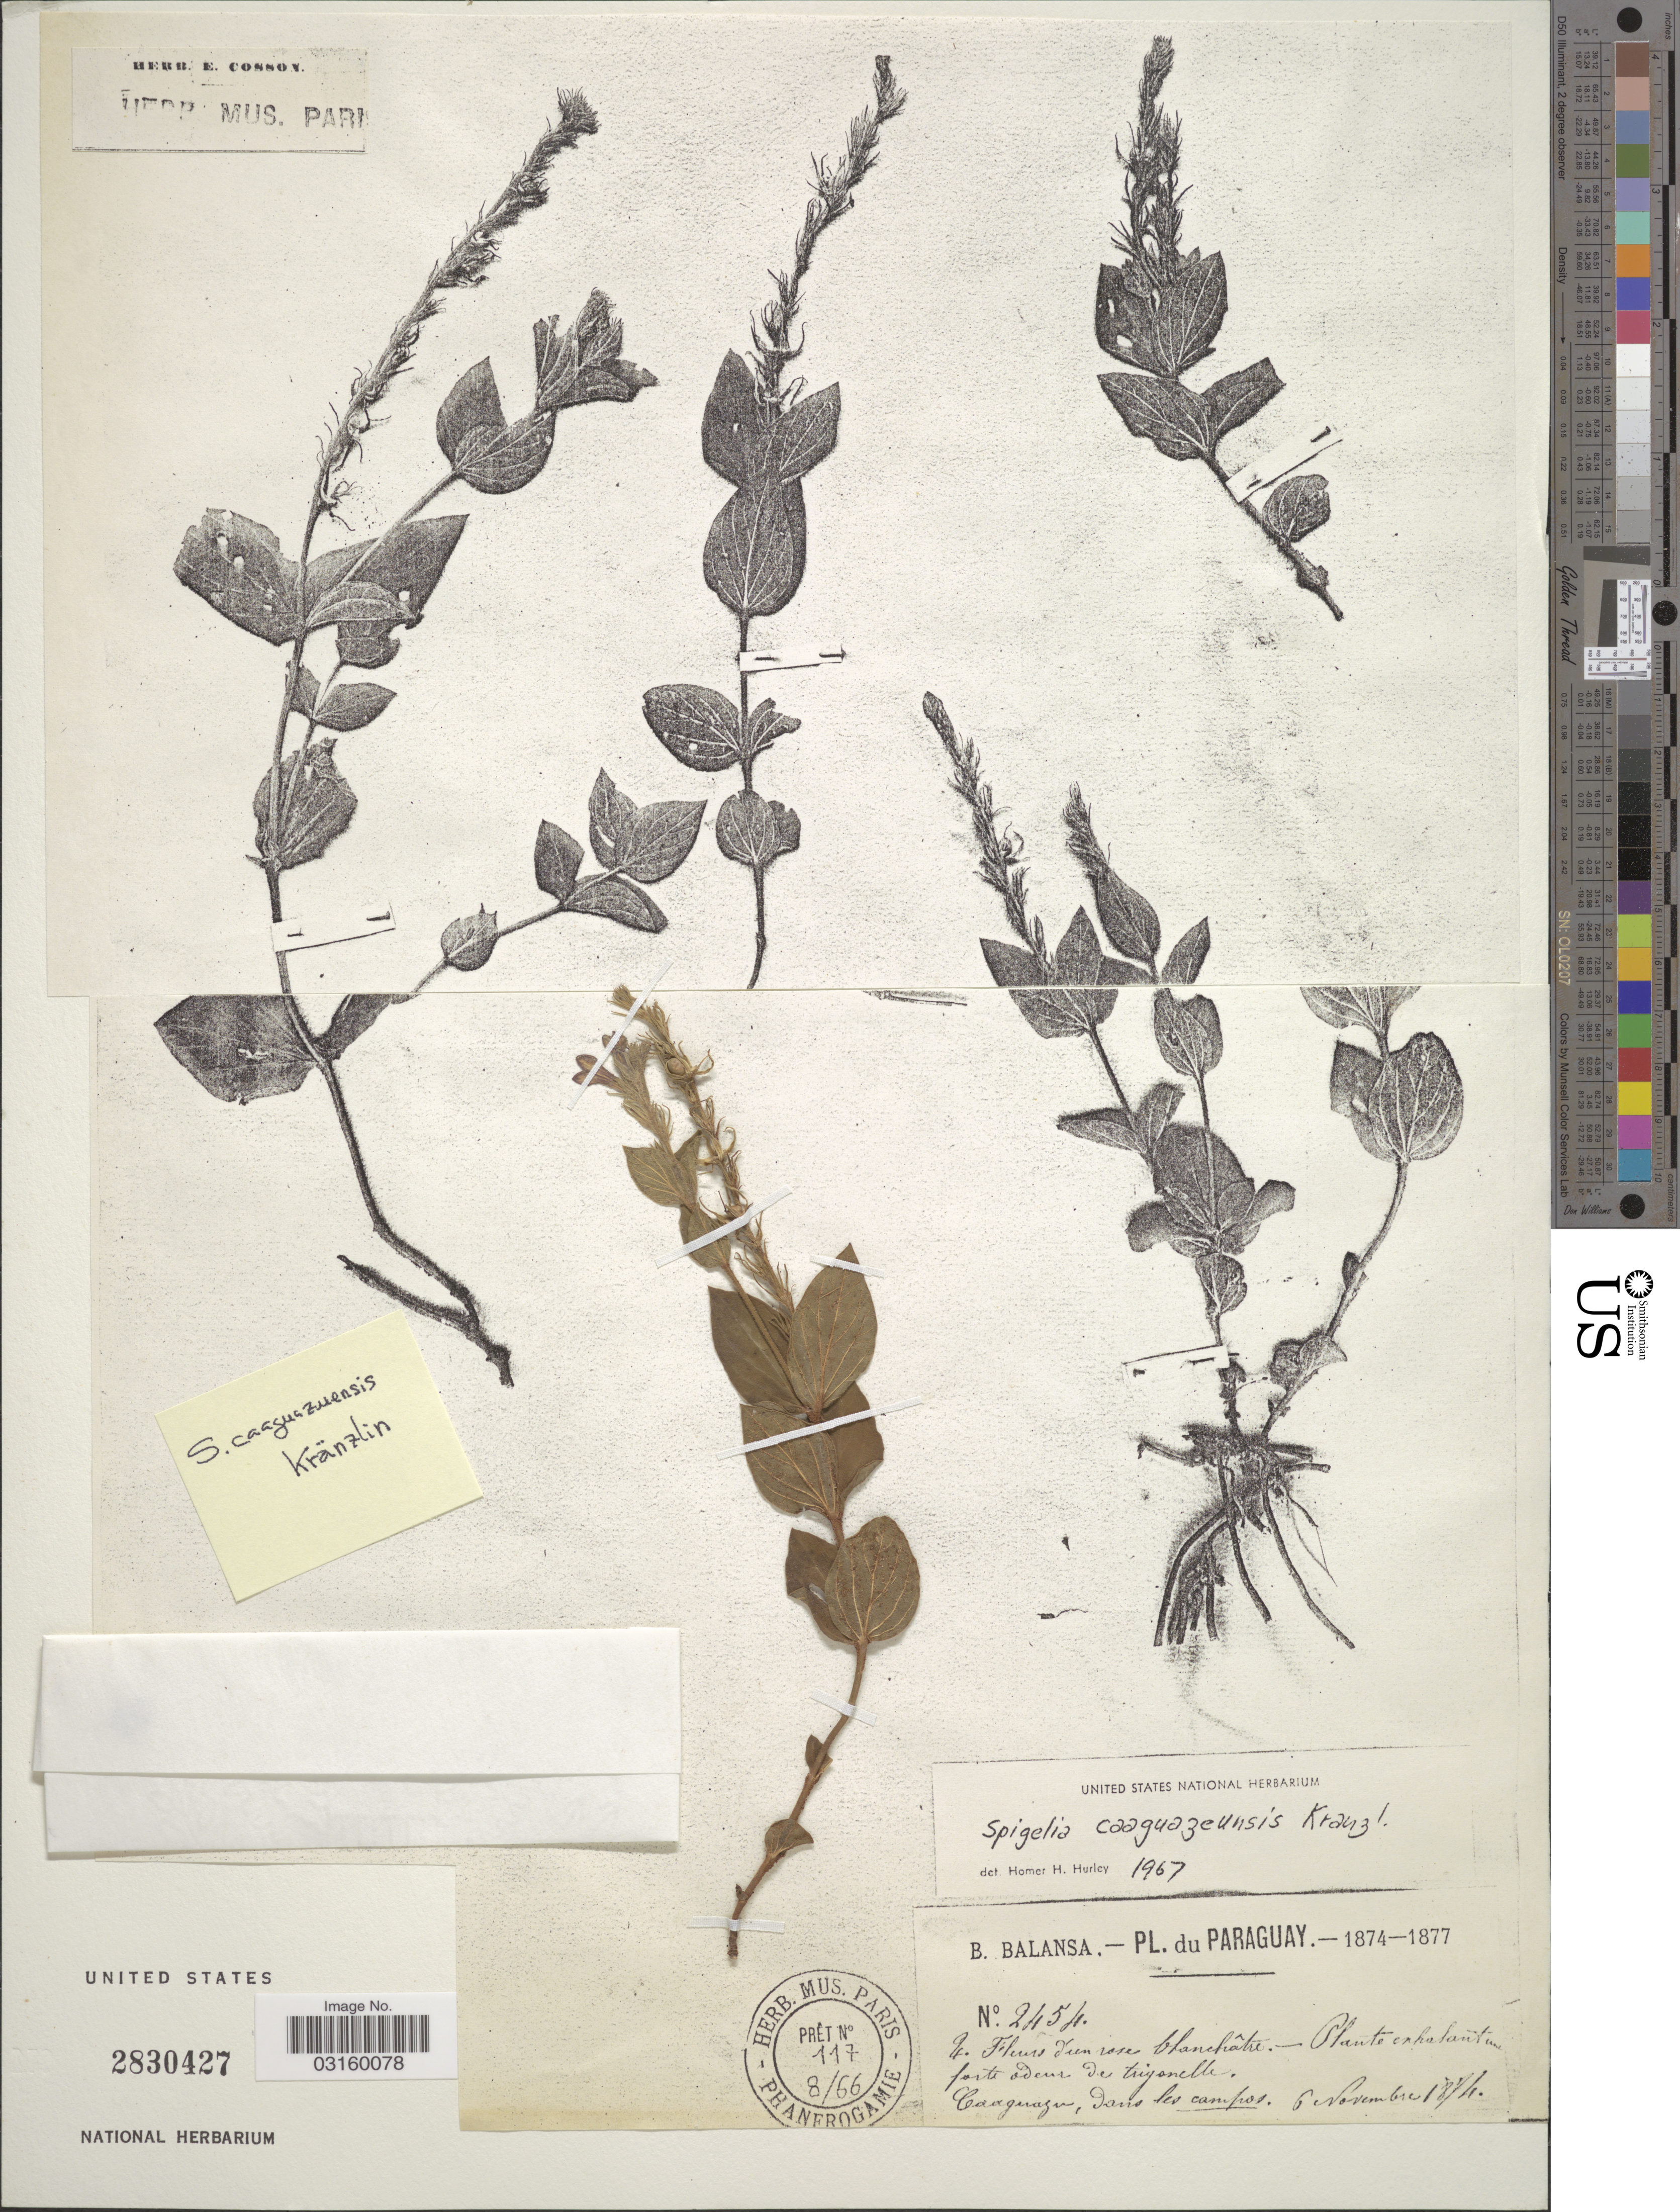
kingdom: Plantae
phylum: Tracheophyta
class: Magnoliopsida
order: Gentianales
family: Loganiaceae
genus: Spigelia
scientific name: Spigelia caaguazuensis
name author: Kraenzl.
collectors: B. Balansa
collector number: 2454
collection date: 1874-11-06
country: Paraguay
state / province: Caaguazu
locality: Dans les campos.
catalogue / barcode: US 2830427